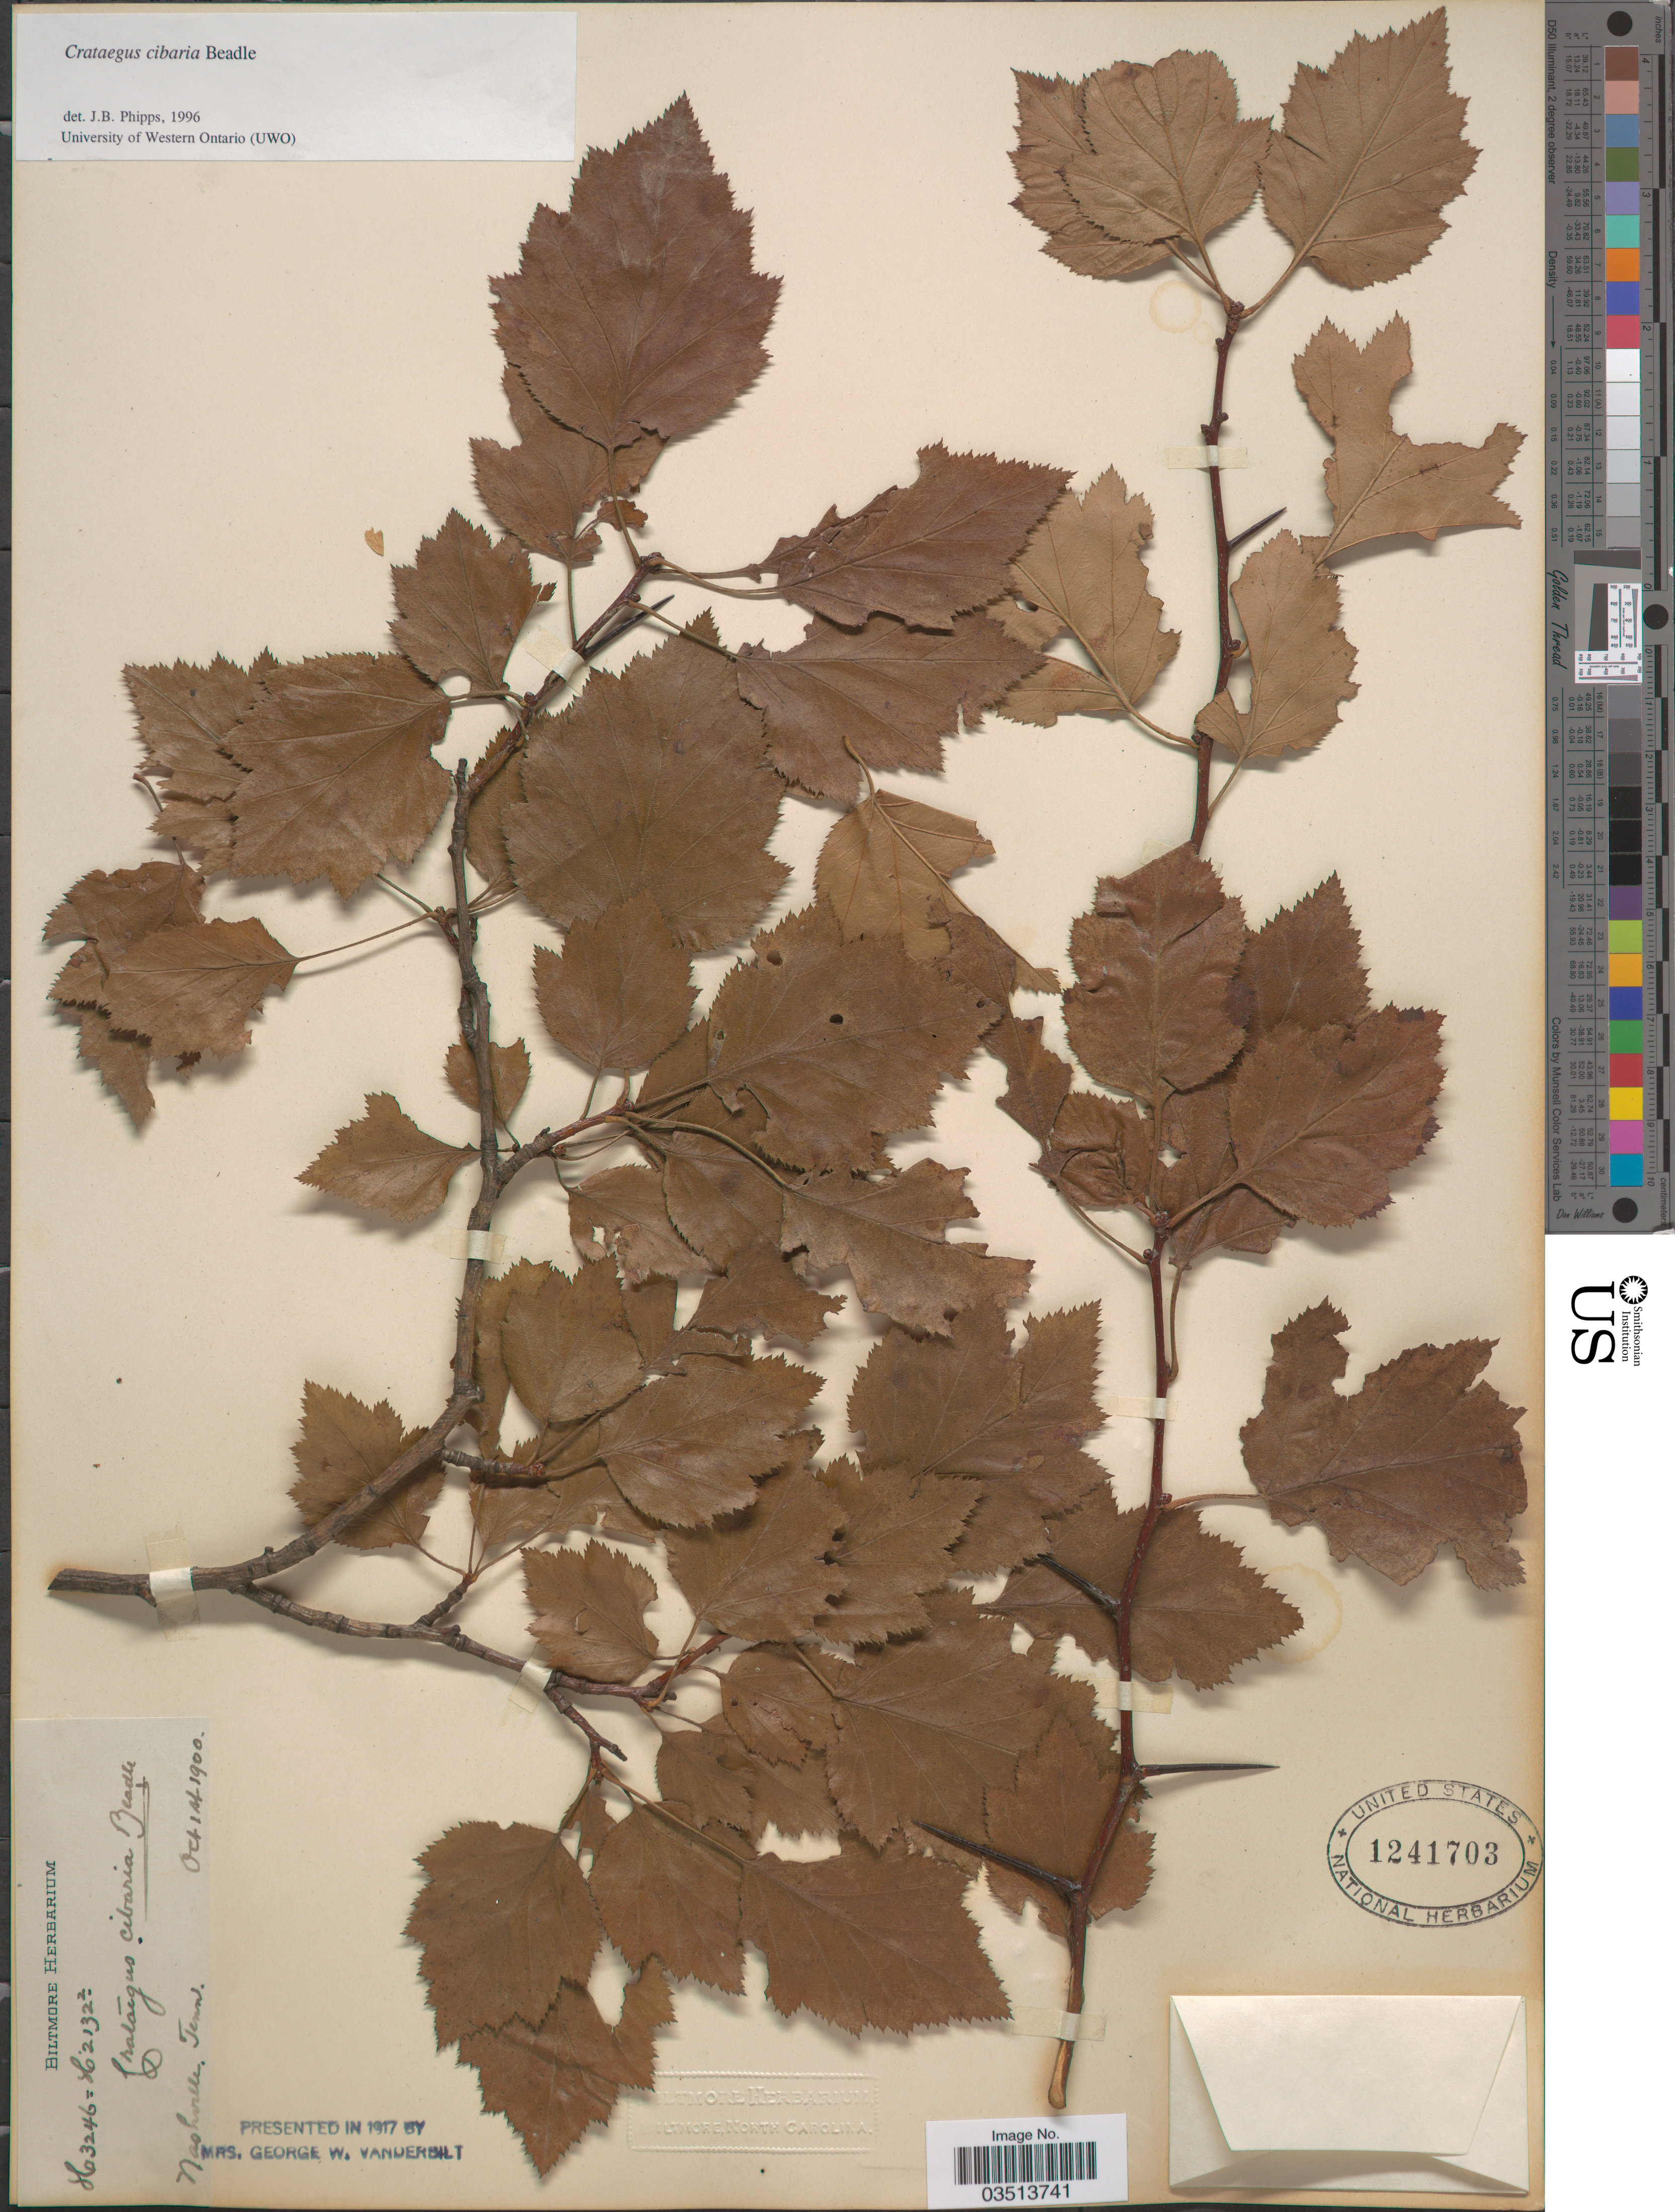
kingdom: Plantae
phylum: Tracheophyta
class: Magnoliopsida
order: Rosales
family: Rosaceae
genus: Crataegus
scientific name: Crataegus cibaria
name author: Beadle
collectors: ex herb. Biltmore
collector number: H3246=H2132²?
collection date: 1900-10-01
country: United States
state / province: Tennessee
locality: Nashville.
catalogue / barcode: US 1241703